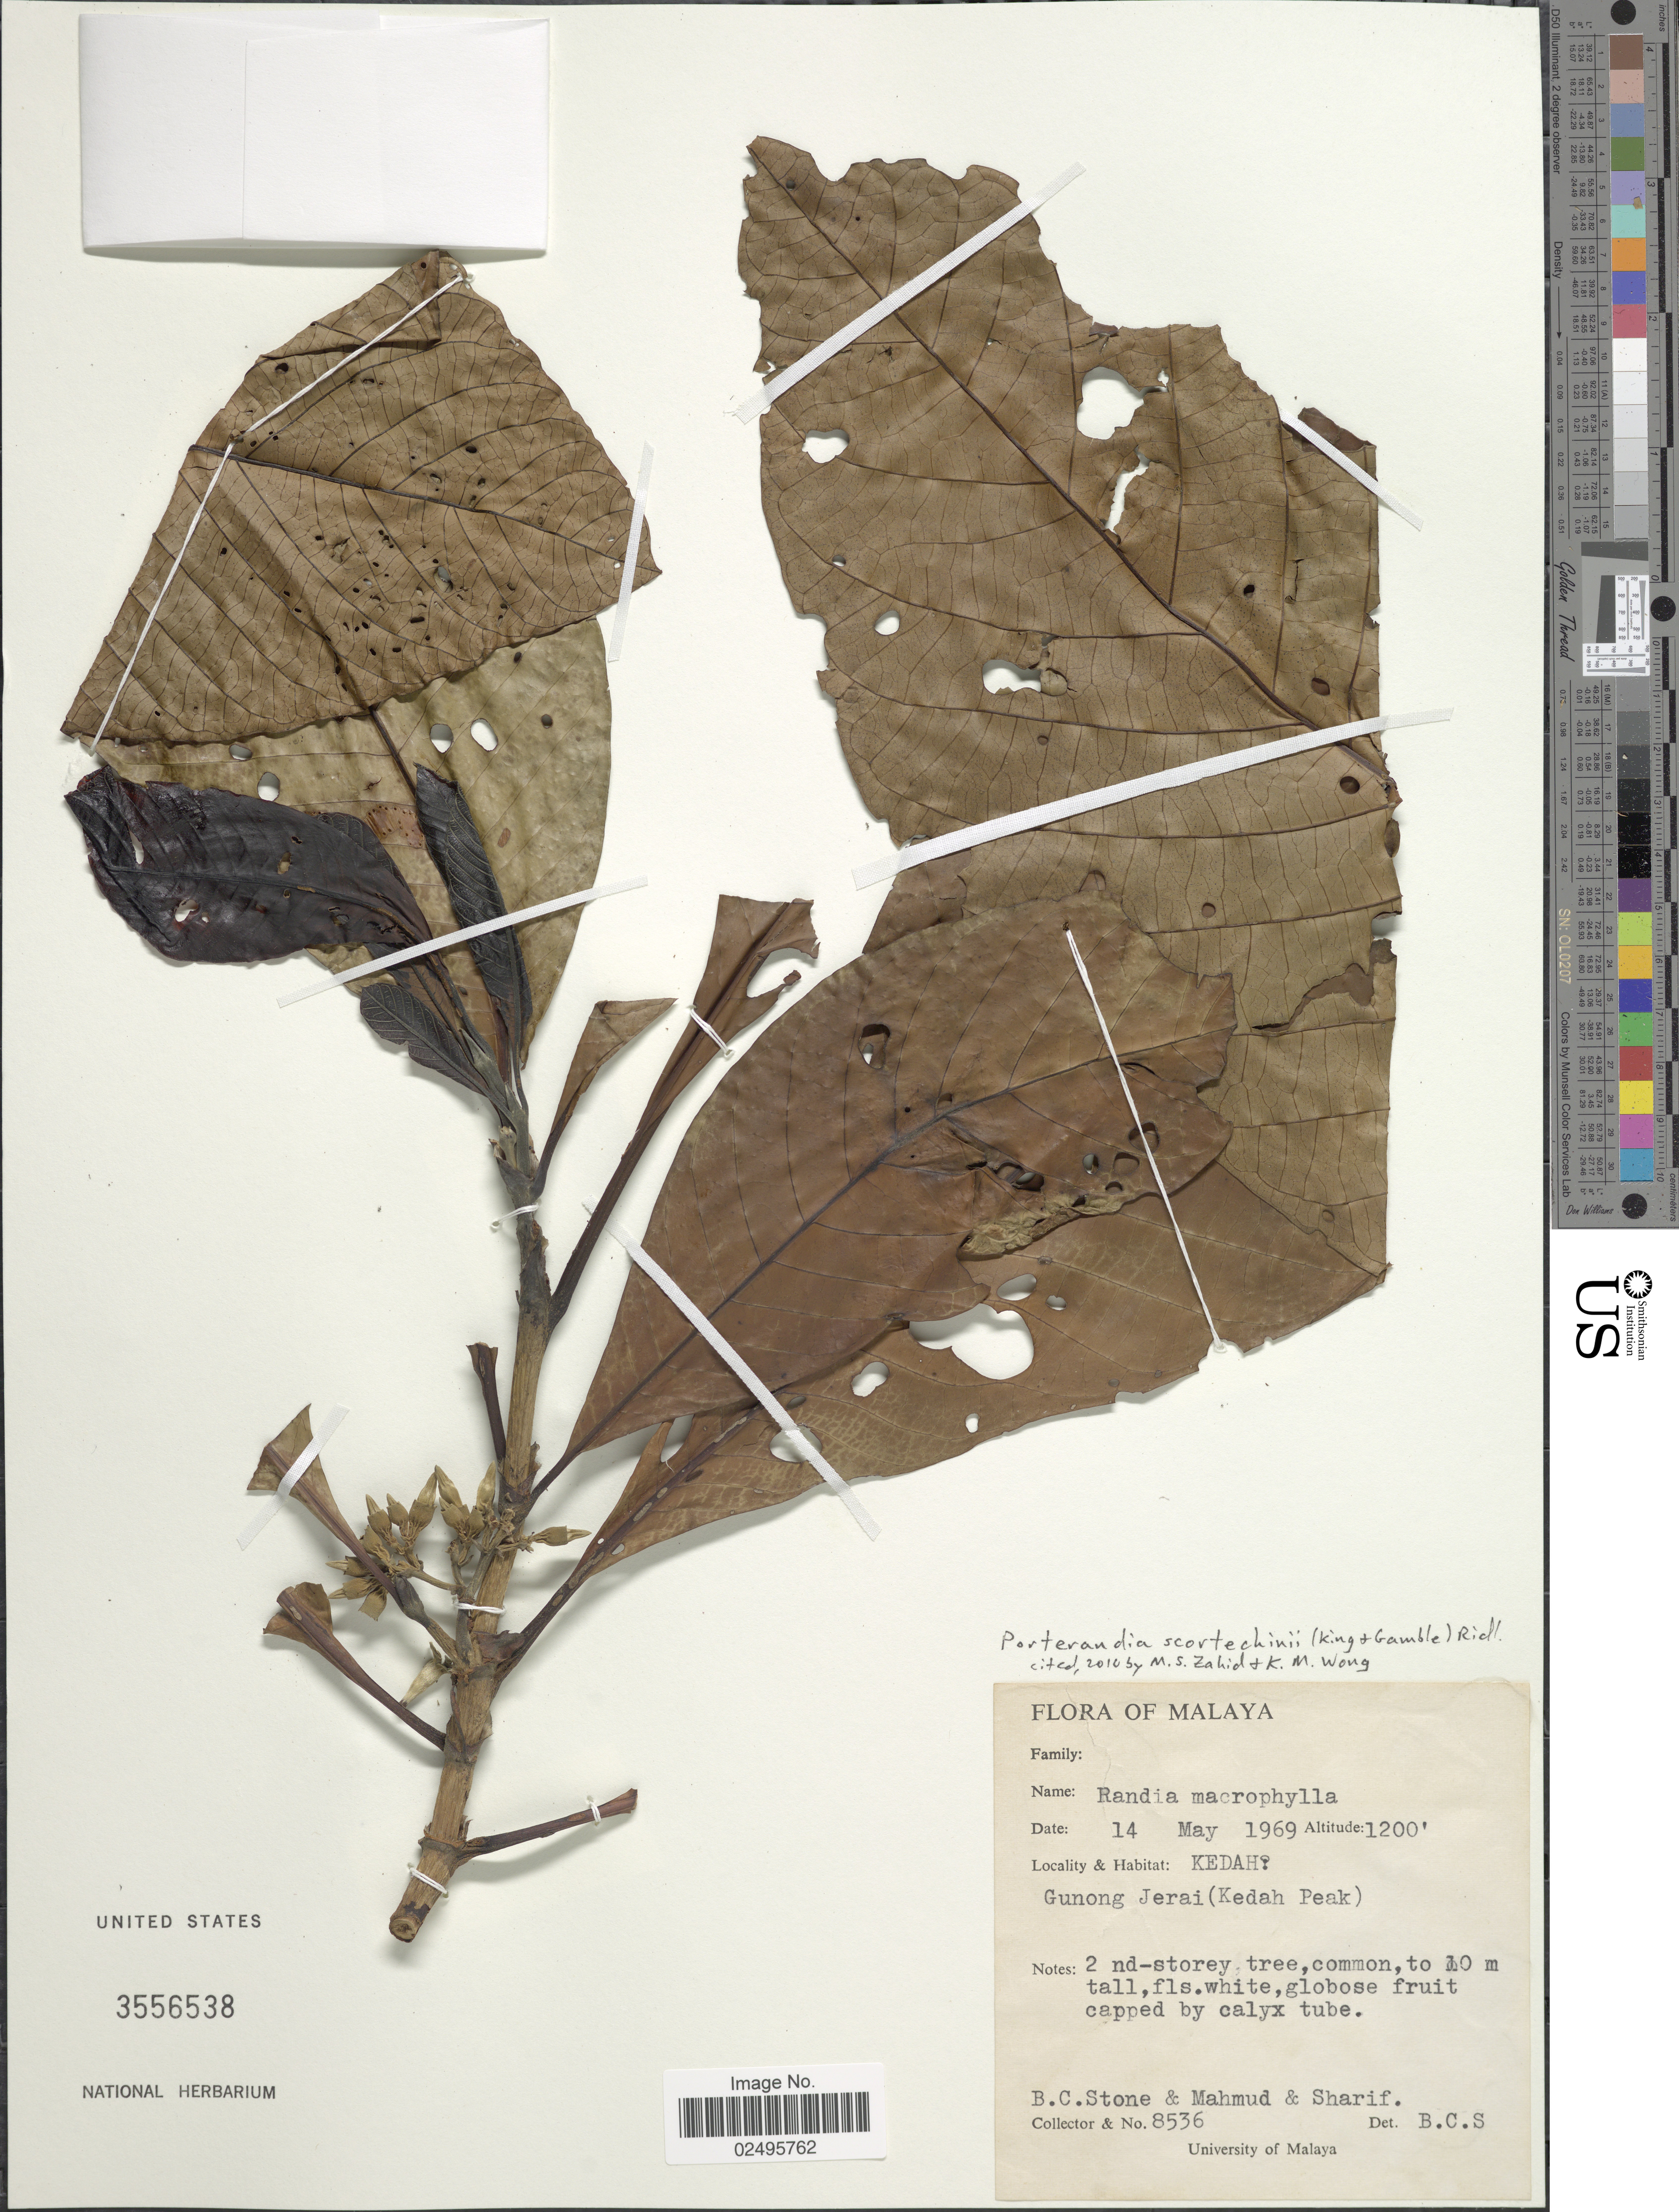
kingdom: Plantae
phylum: Tracheophyta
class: Magnoliopsida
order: Gentianales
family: Rubiaceae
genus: Porterandia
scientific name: Porterandia scortechinii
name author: (King & Gamble) Ridl.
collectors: B. C. Stone, -. Mahmud & -. Sharif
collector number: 8236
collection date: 1969-05-14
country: Malaysia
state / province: Kedah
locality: Gunong Jerai (Kedah Peak) Malaya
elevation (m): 366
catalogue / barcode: US 3556538